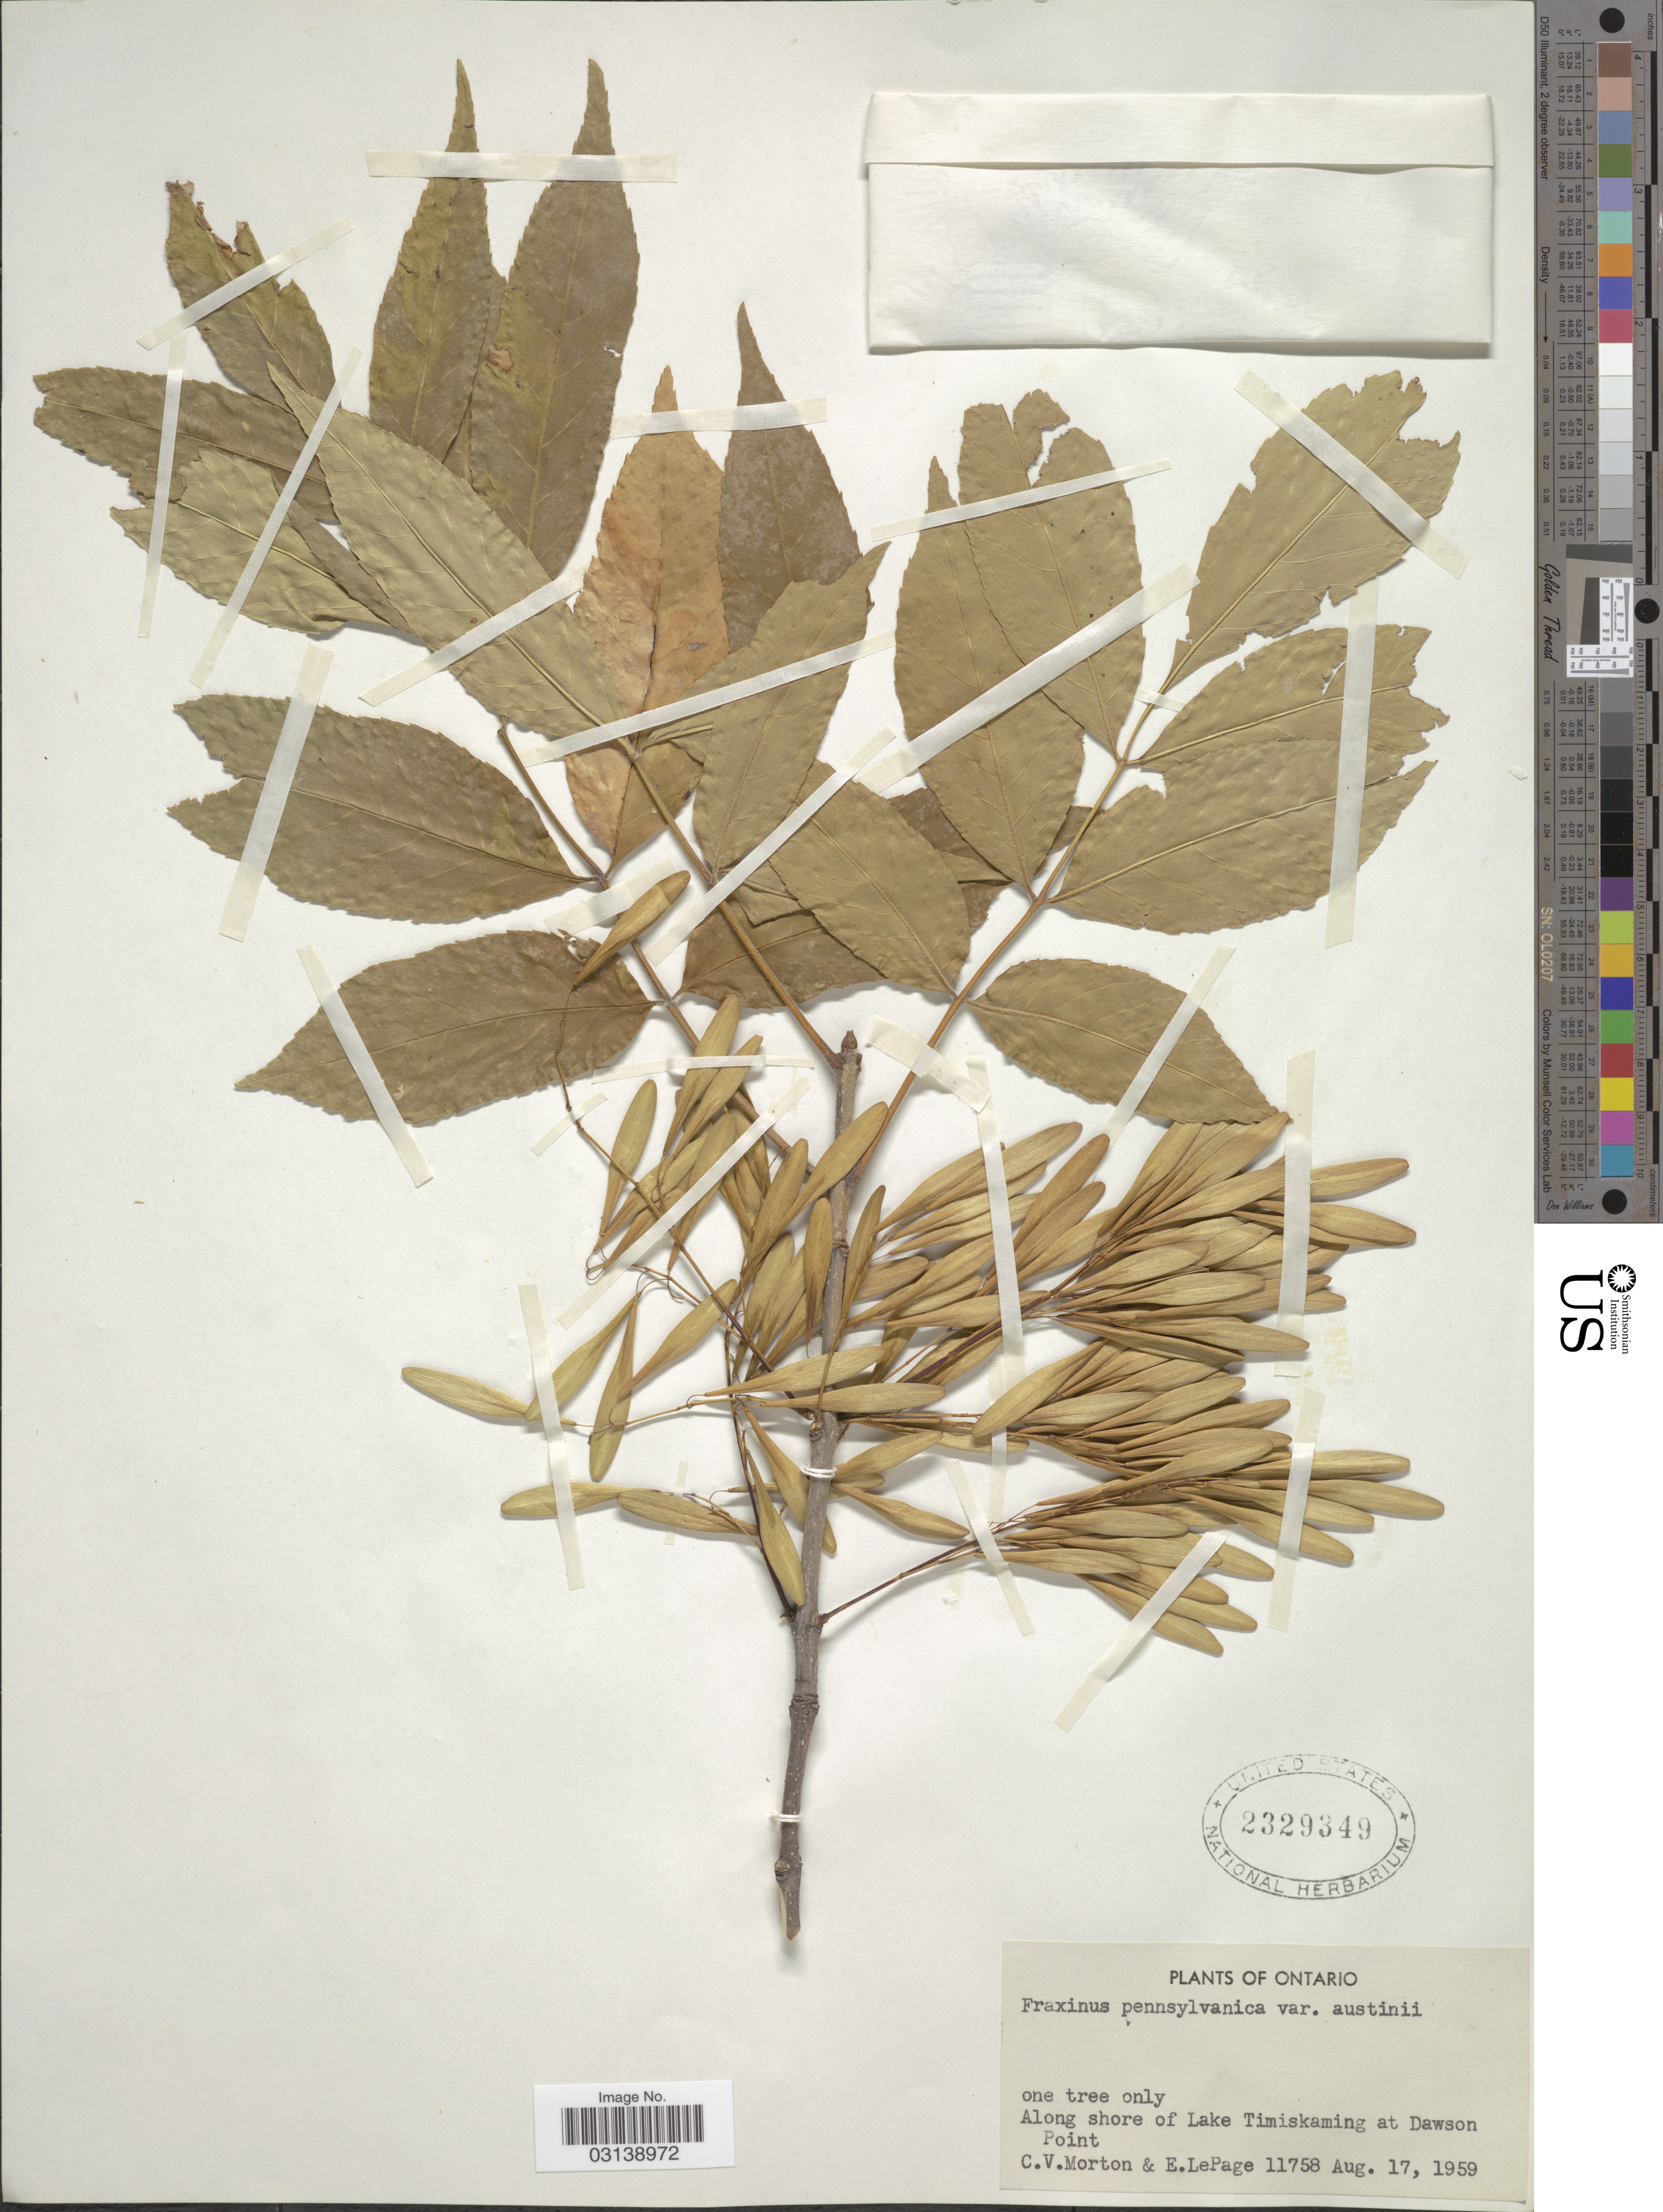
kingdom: Plantae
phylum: Tracheophyta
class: Magnoliopsida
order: Lamiales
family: Oleaceae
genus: Fraxinus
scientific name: Fraxinus pennsylvanica var. pubescens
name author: (Lam.) Lingelsh.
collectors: C. V. Morton & E. Lepage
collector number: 11758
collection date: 1959-08-17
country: Canada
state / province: Ontario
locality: Along shore of Lake Timiskaming at Dawson Point.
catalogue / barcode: US 2329349